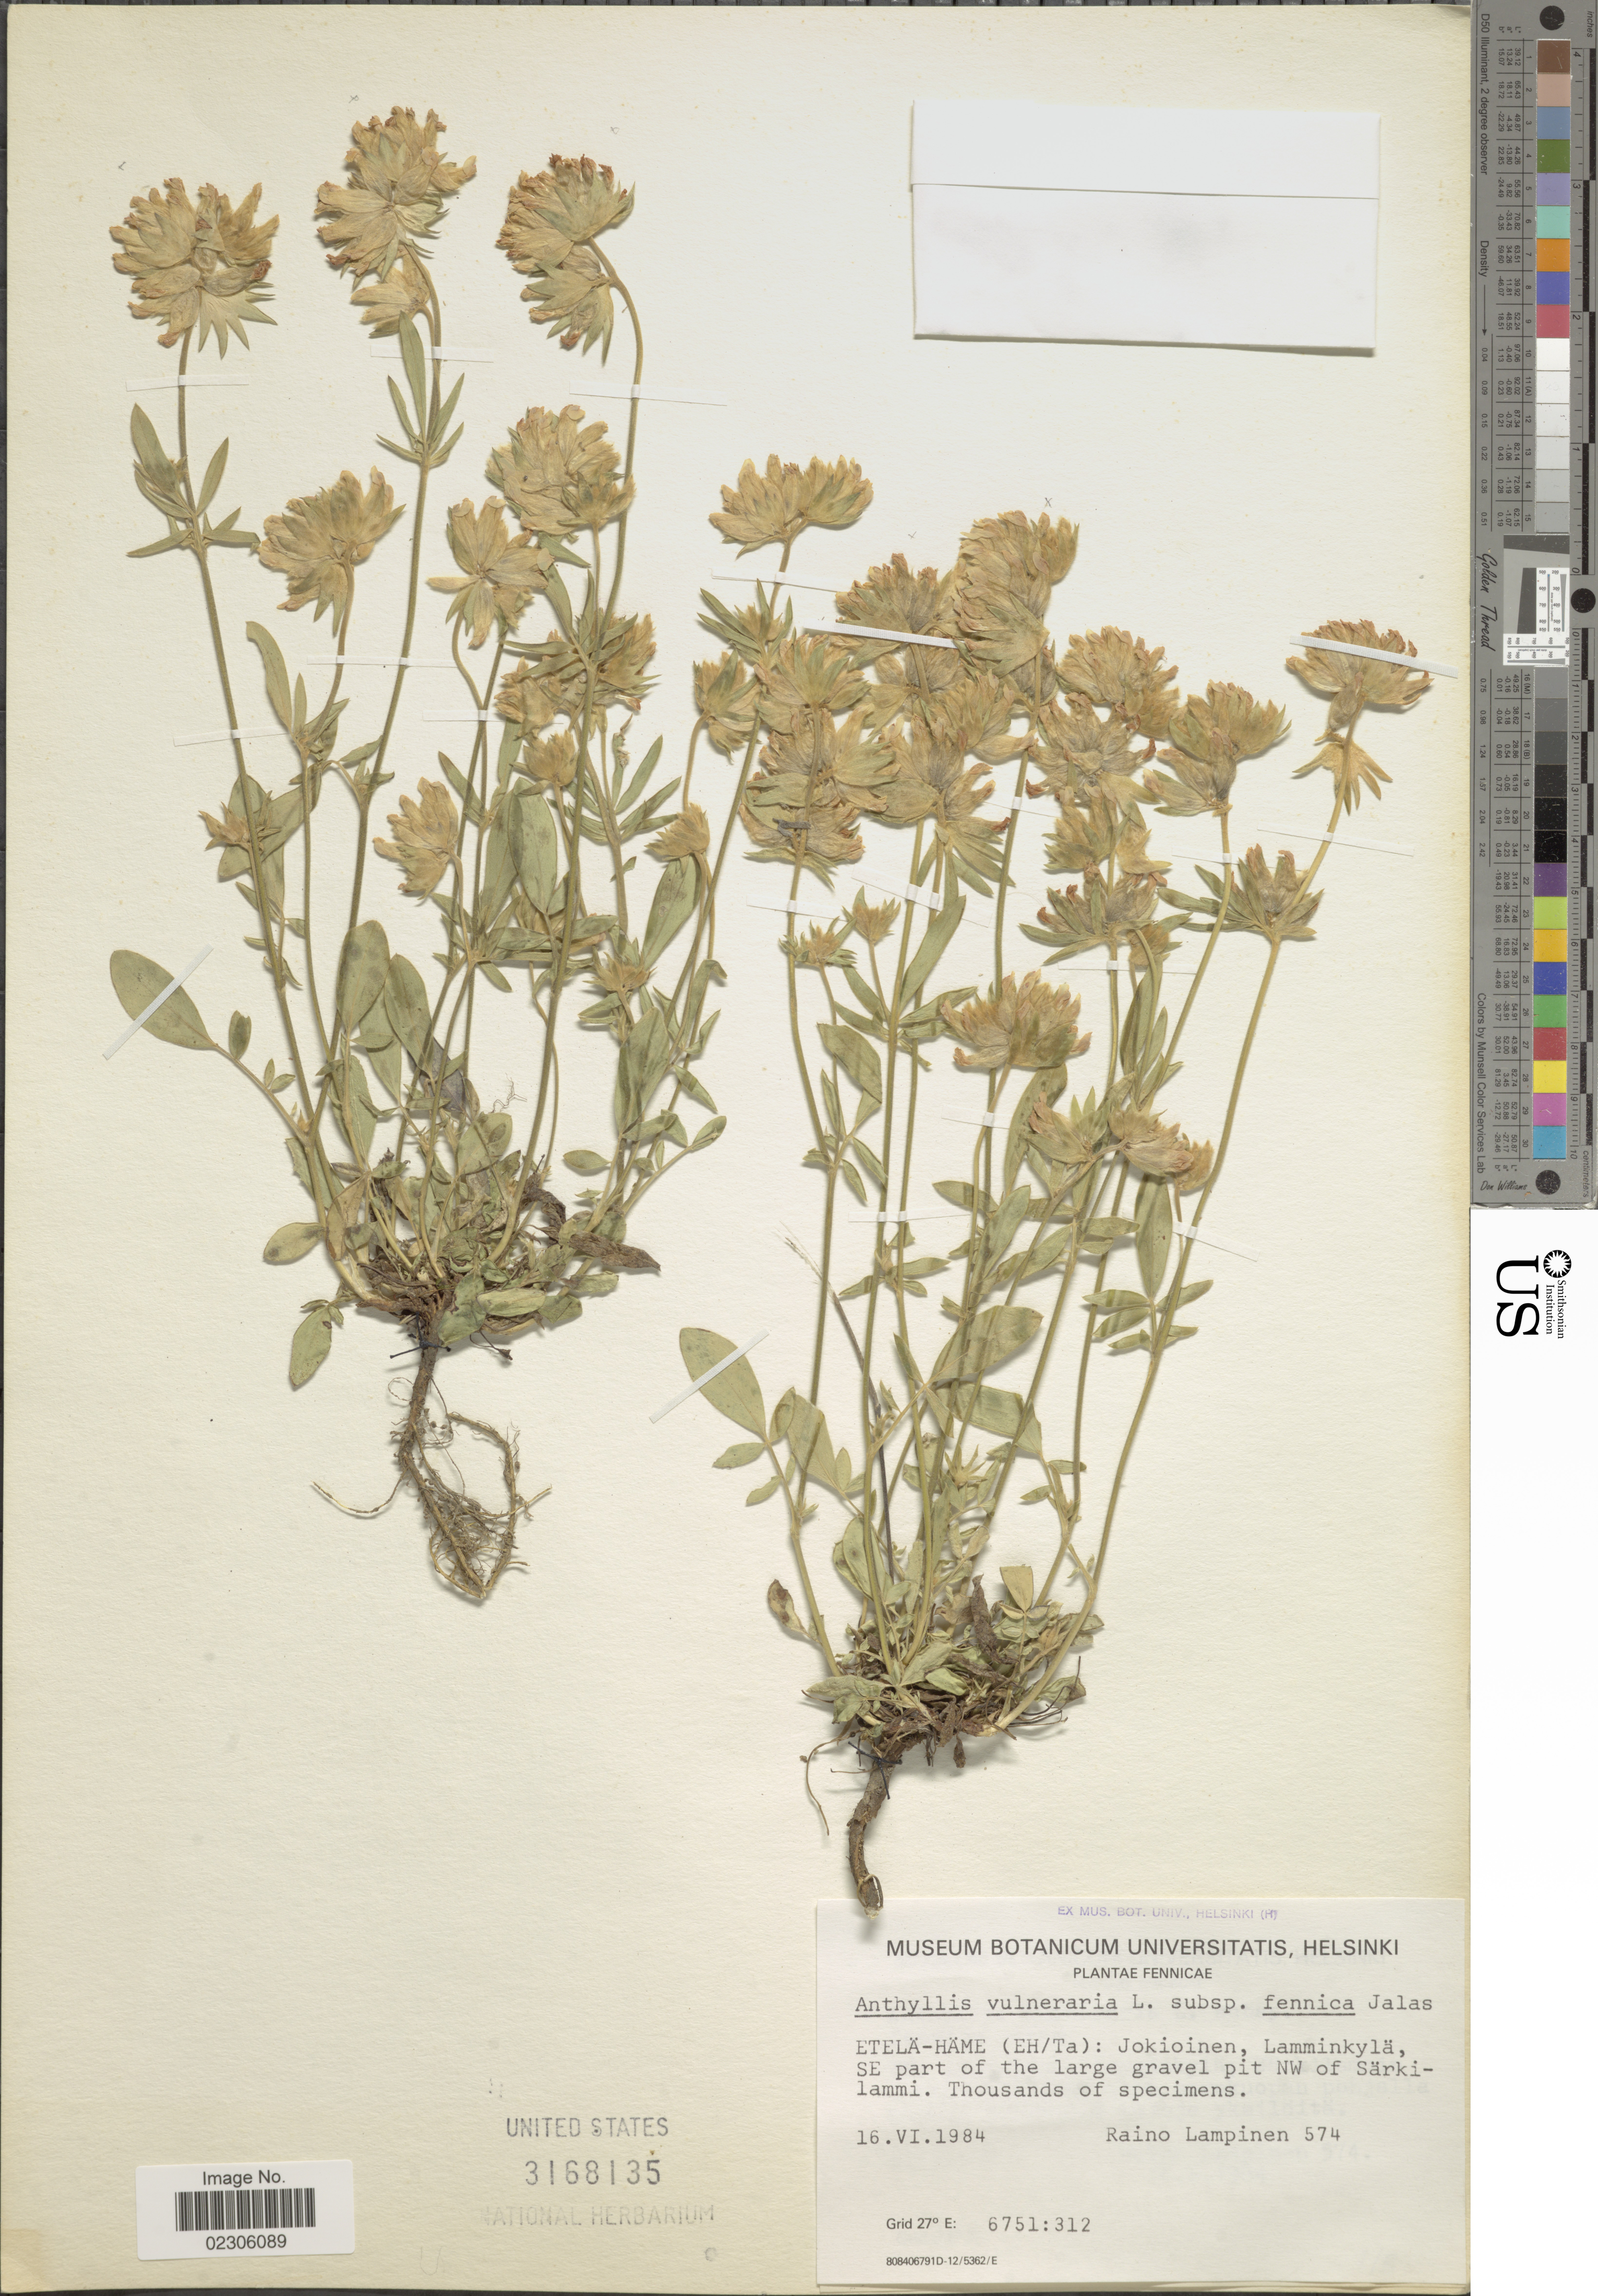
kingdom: Plantae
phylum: Tracheophyta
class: Magnoliopsida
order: Fabales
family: Fabaceae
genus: Anthyllis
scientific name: Anthyllis vulneraria subsp. fennica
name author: (Jalas) Cullen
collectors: R. Lampinen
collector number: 574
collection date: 1984-06-16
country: Finland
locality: Fennicae, Etela-Hame (Eh/Ta), Jokioinen, Lamminkyla, SE part of the large gravel pit NW of Sarkilammi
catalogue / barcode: US 3168135